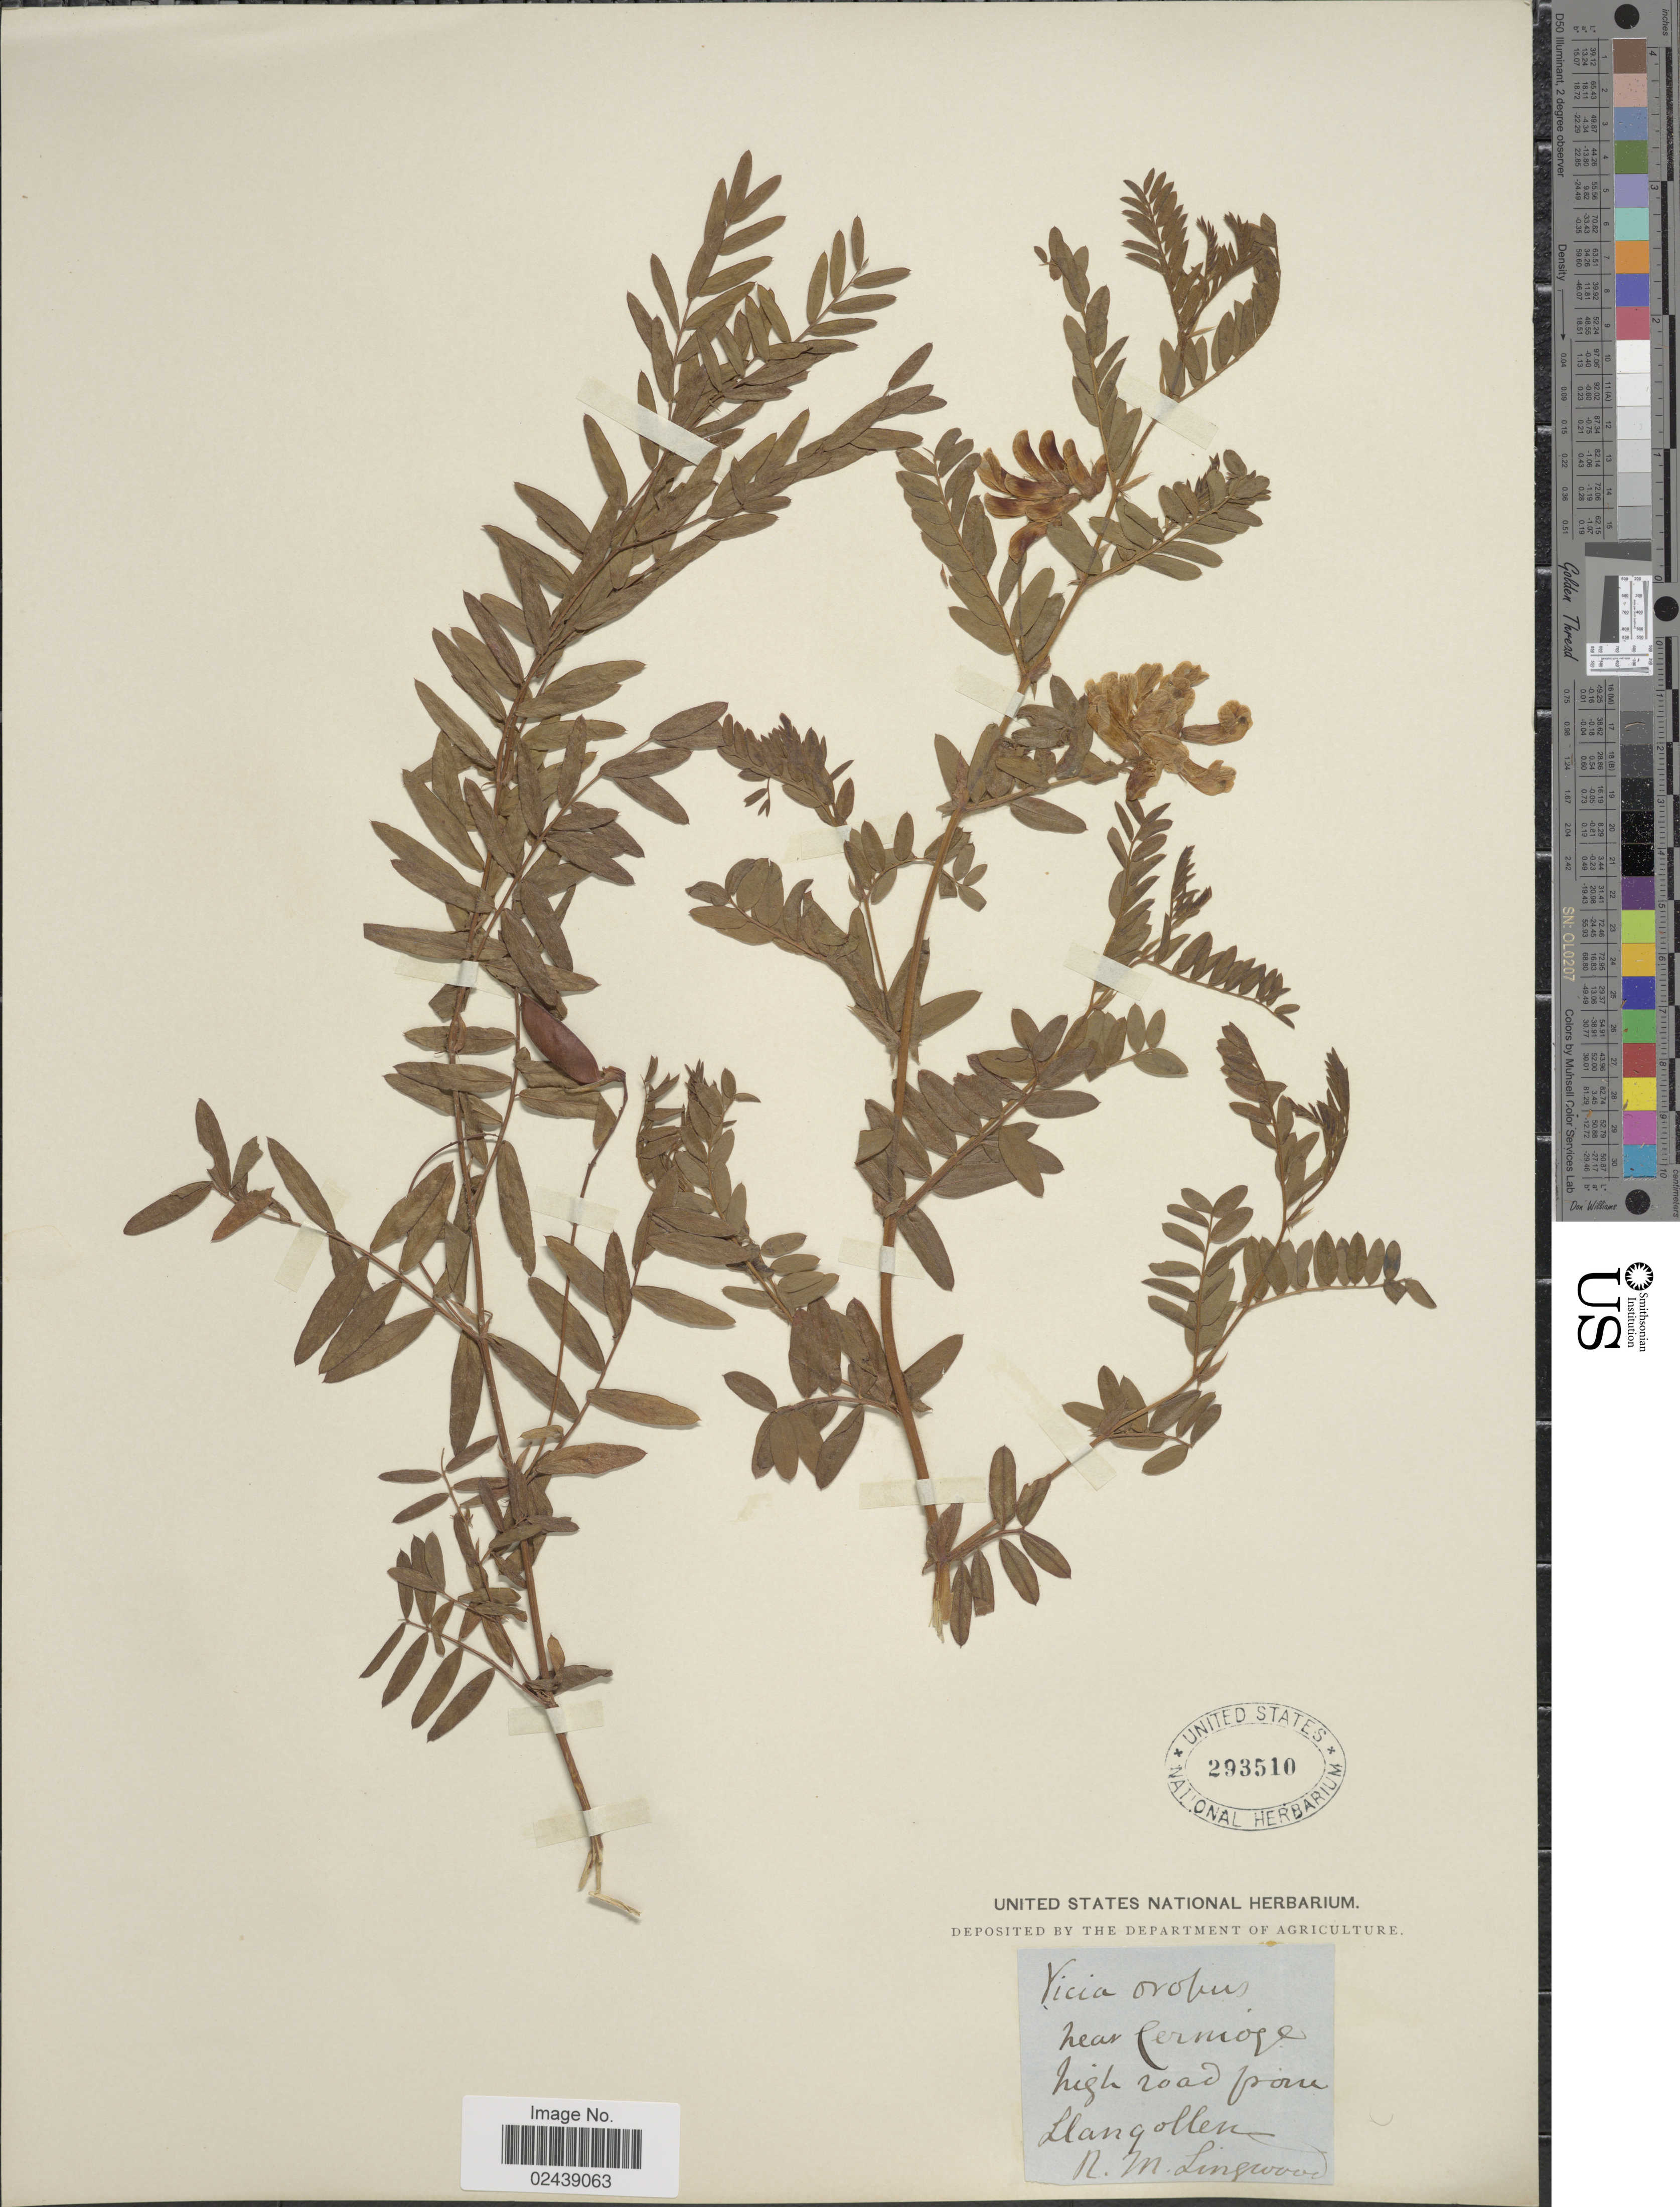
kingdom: Plantae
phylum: Tracheophyta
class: Magnoliopsida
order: Fabales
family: Fabaceae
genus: Vicia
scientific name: Vicia orobus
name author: DC.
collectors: N. Lingwood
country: United Kingdom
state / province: Wales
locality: Near Cernioge, high road poire, Llangollen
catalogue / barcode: US 293510